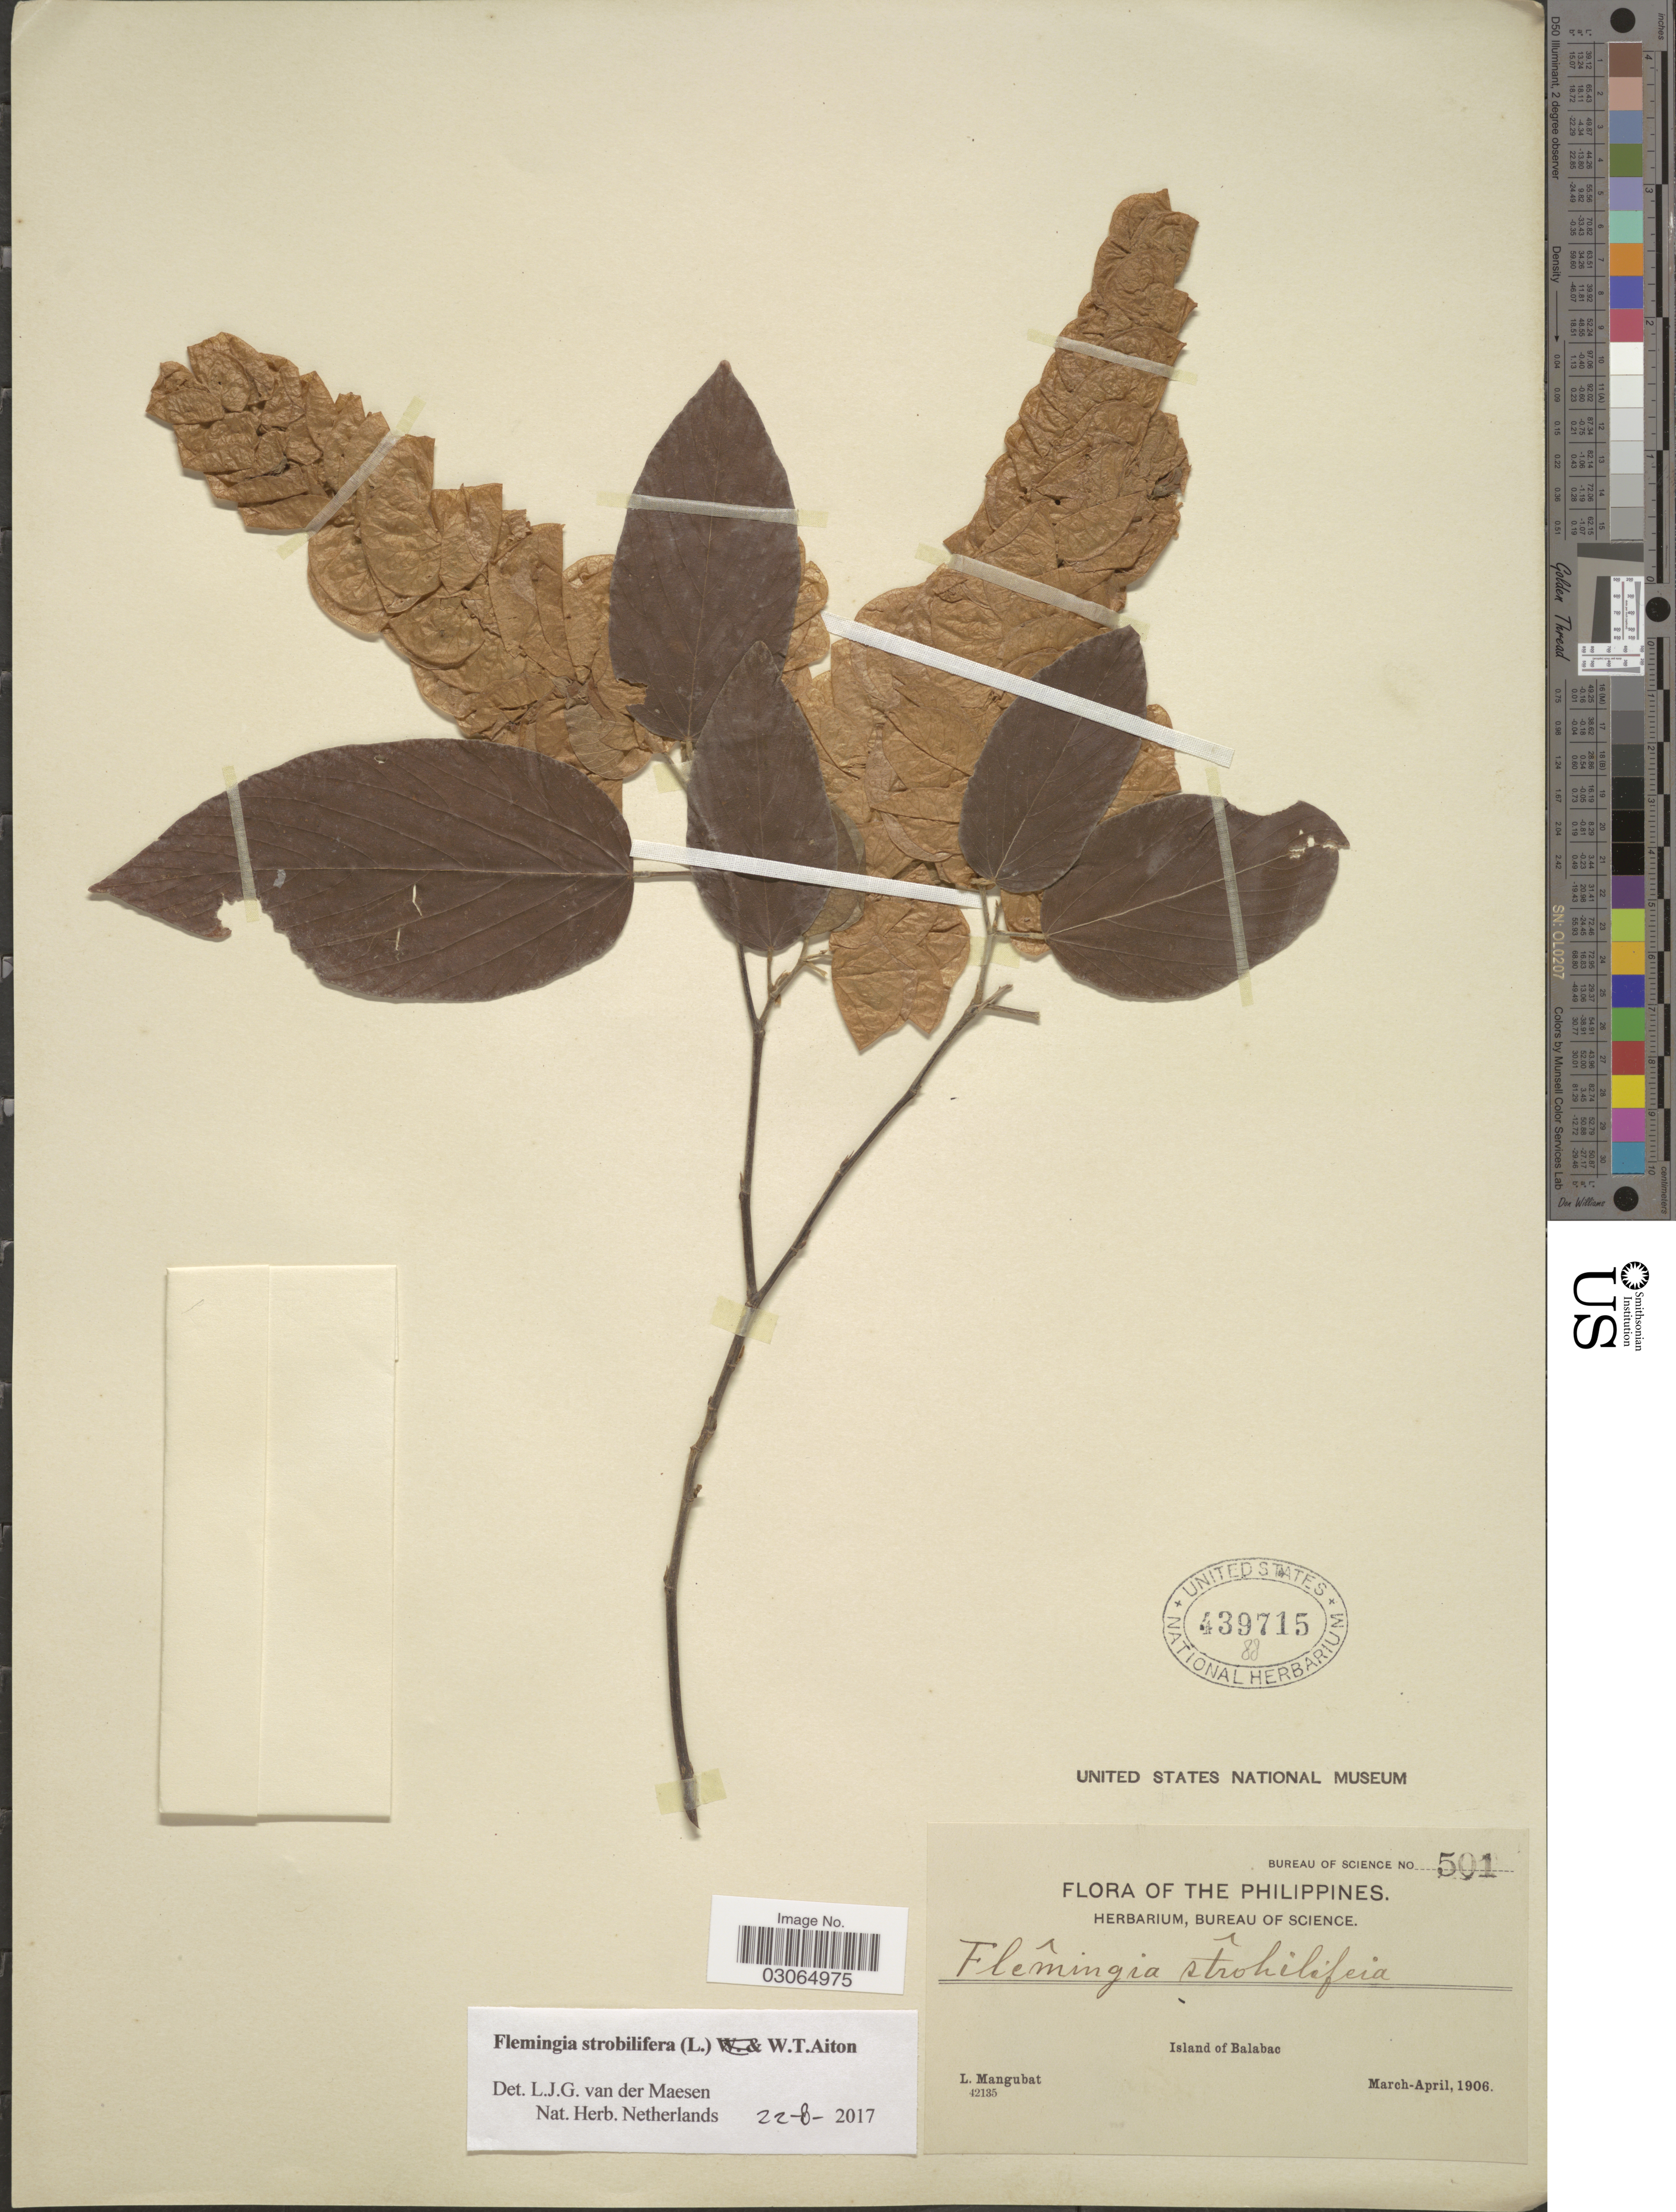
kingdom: Plantae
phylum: Tracheophyta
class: Magnoliopsida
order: Fabales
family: Fabaceae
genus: Flemingia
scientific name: Flemingia strobilifera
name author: (L.) W.T. Aiton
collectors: L. Mangubat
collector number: Bureau of Science 501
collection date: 1906-03/1906-04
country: Philippines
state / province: Mimaropa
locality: Island of Balabac.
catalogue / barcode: US 439715